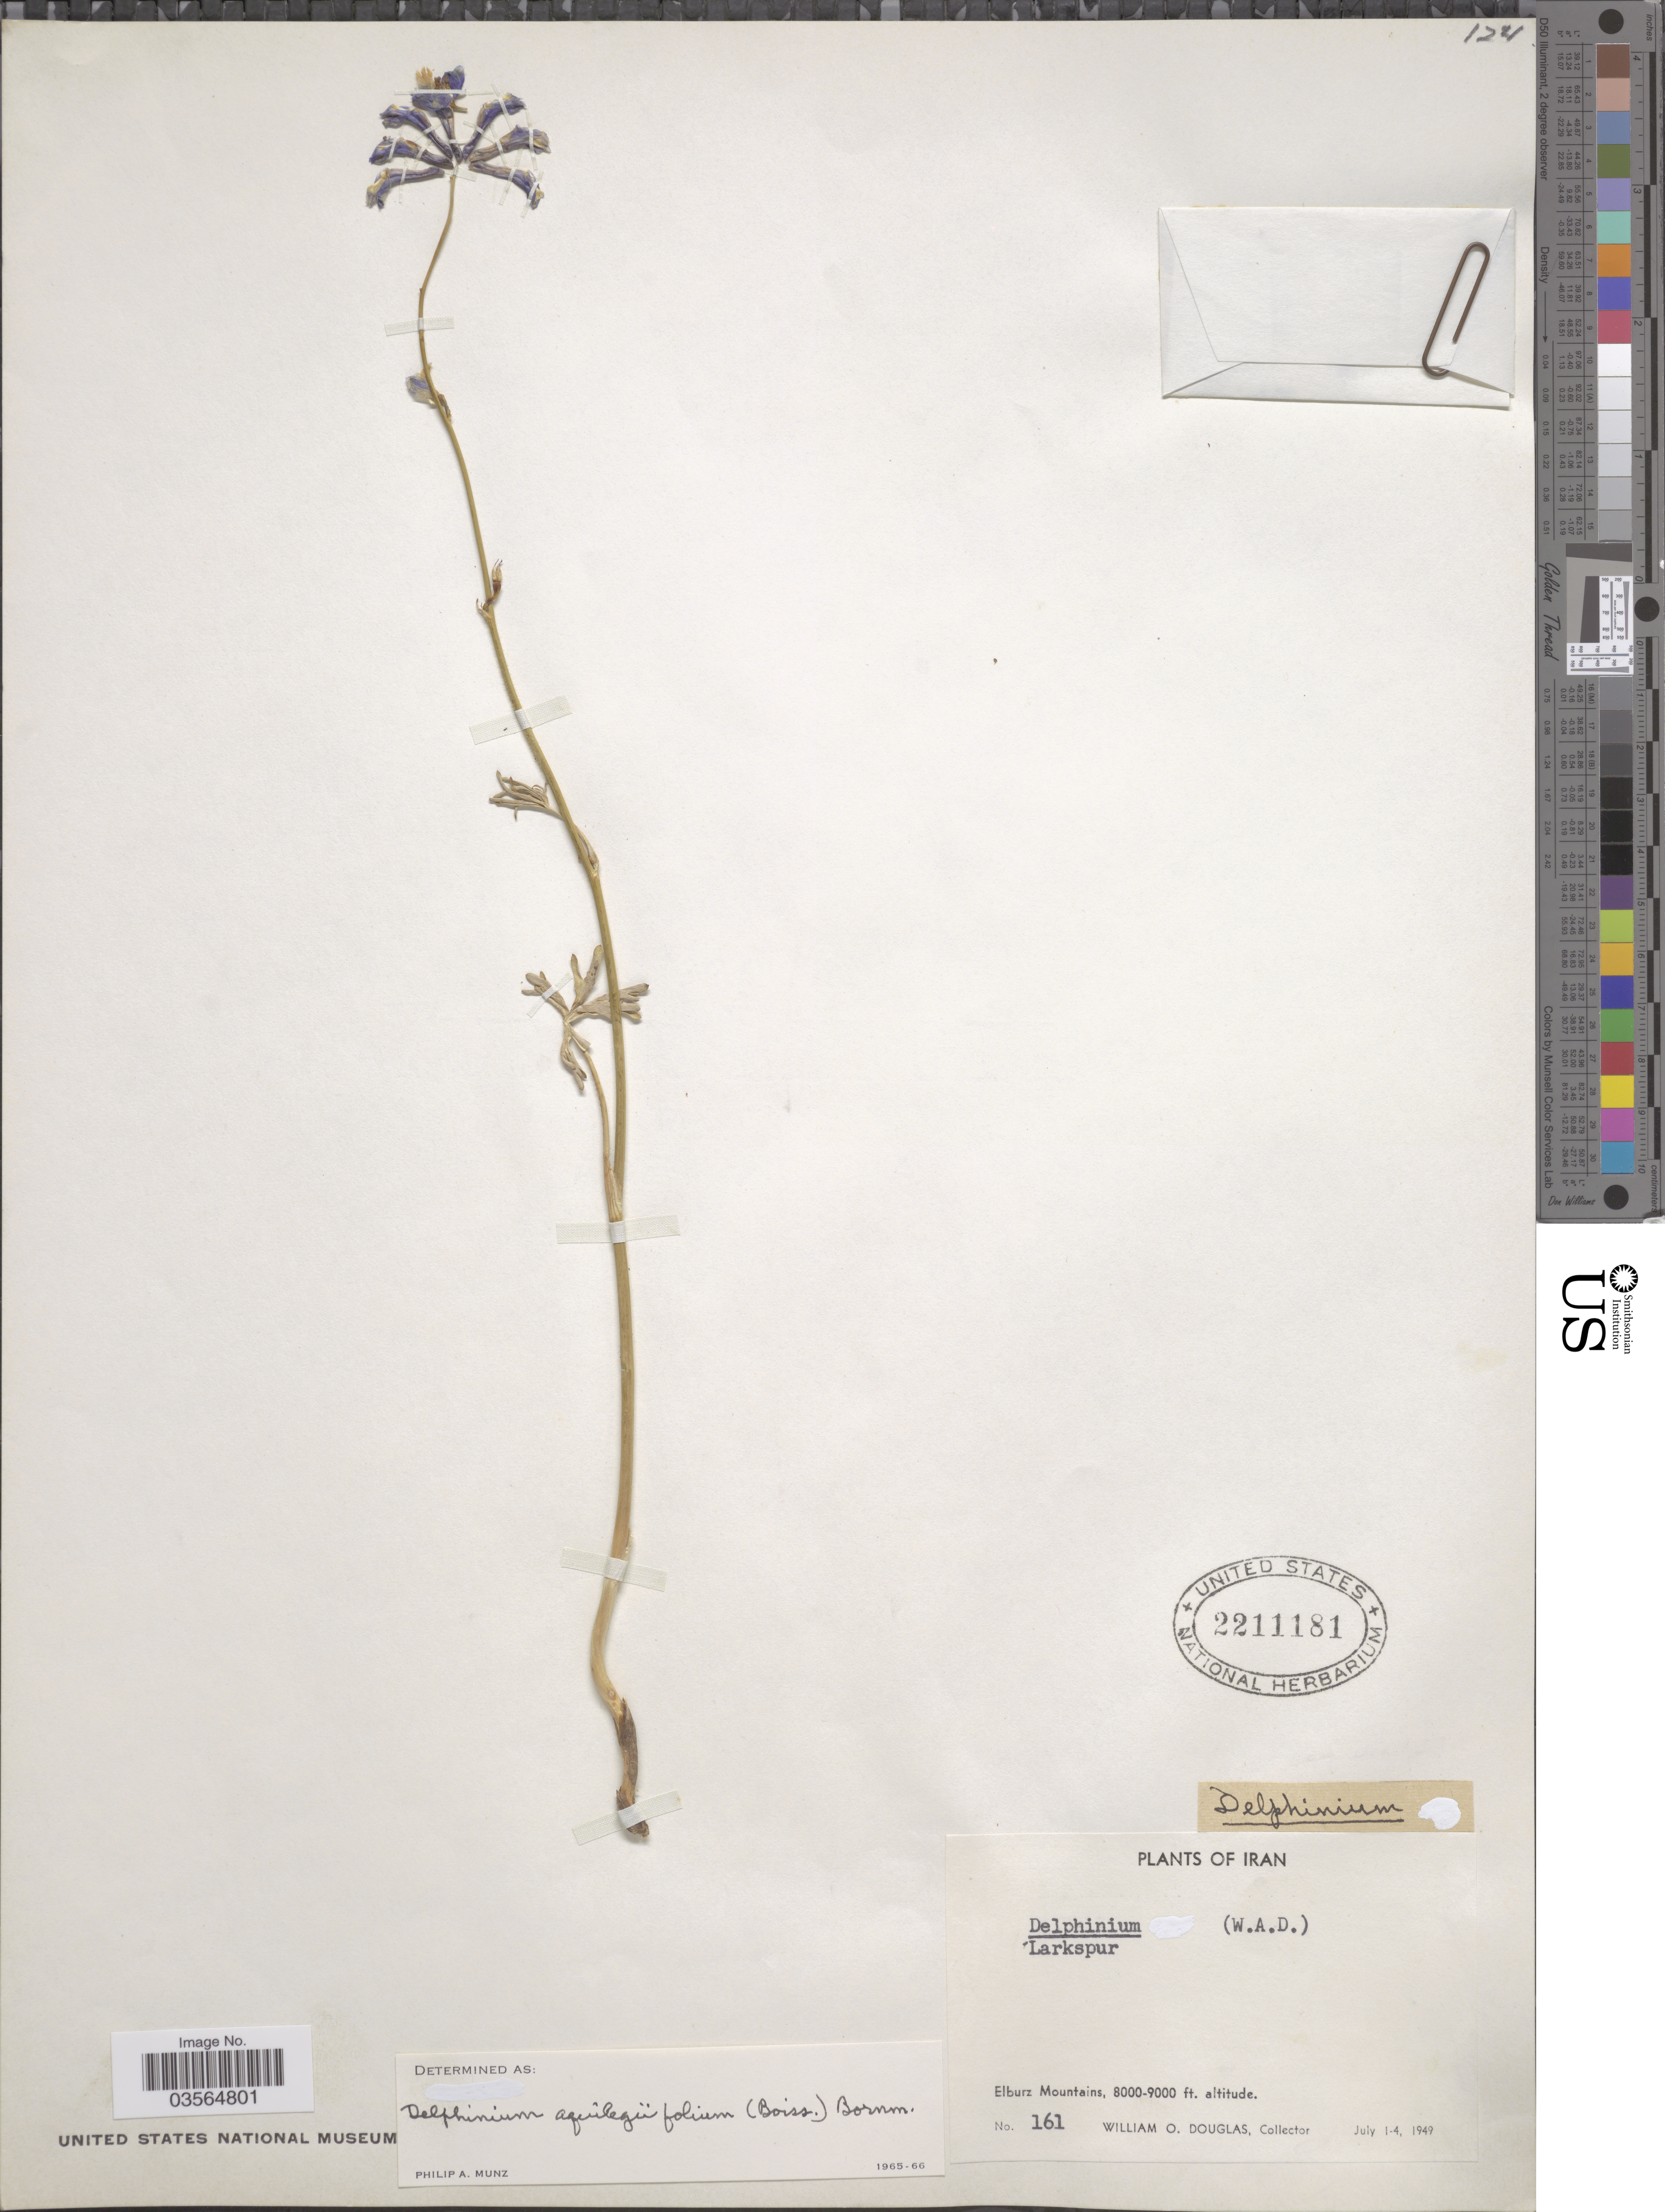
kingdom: Plantae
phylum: Tracheophyta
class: Magnoliopsida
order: Ranunculales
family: Ranunculaceae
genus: Delphinium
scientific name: Delphinium aquilegifolium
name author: (Boiss.) Bornm.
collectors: W. Douglas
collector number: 161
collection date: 1949-07-01/1949-07-04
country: Iran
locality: Elburz Mountains.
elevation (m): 2438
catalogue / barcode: US 2211181